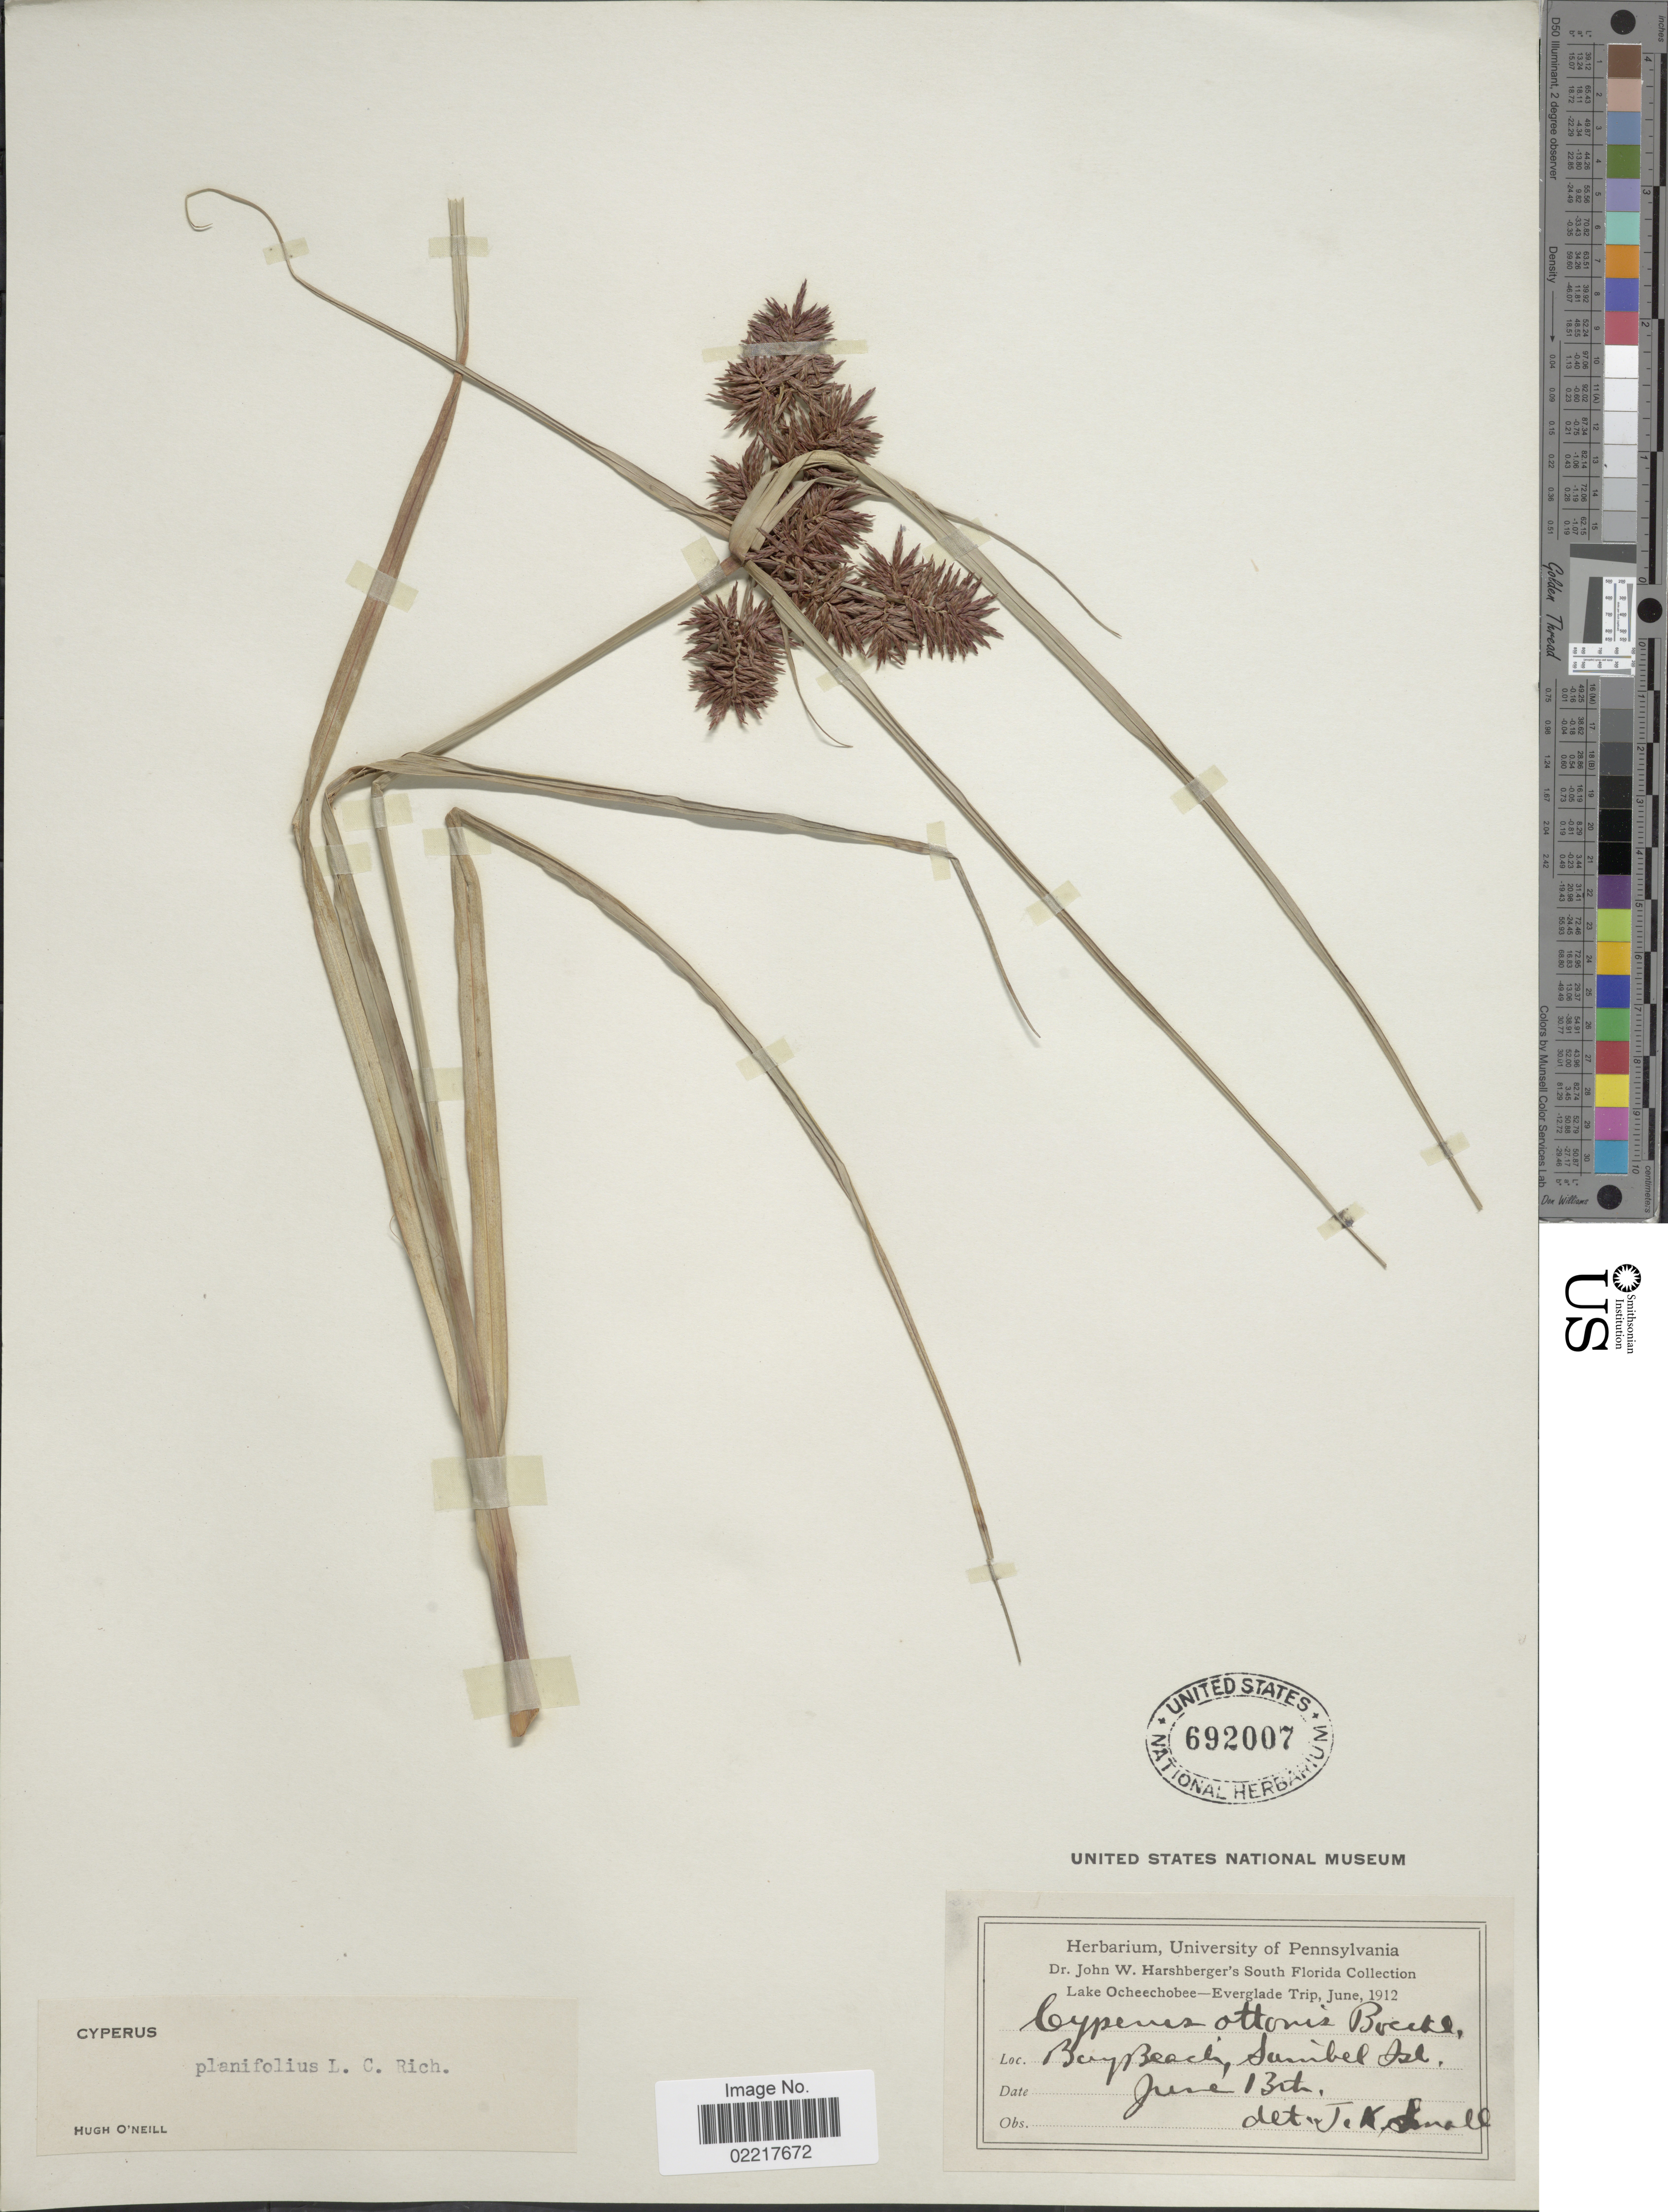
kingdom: Plantae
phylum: Tracheophyta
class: Liliopsida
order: Poales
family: Cyperaceae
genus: Cyperus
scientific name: Cyperus planifolius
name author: Rich.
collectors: J. W. Harshberger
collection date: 1912-06-13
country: United States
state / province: Florida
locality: South Florida, Bay beach, Sanibel Isl.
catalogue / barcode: US 692007